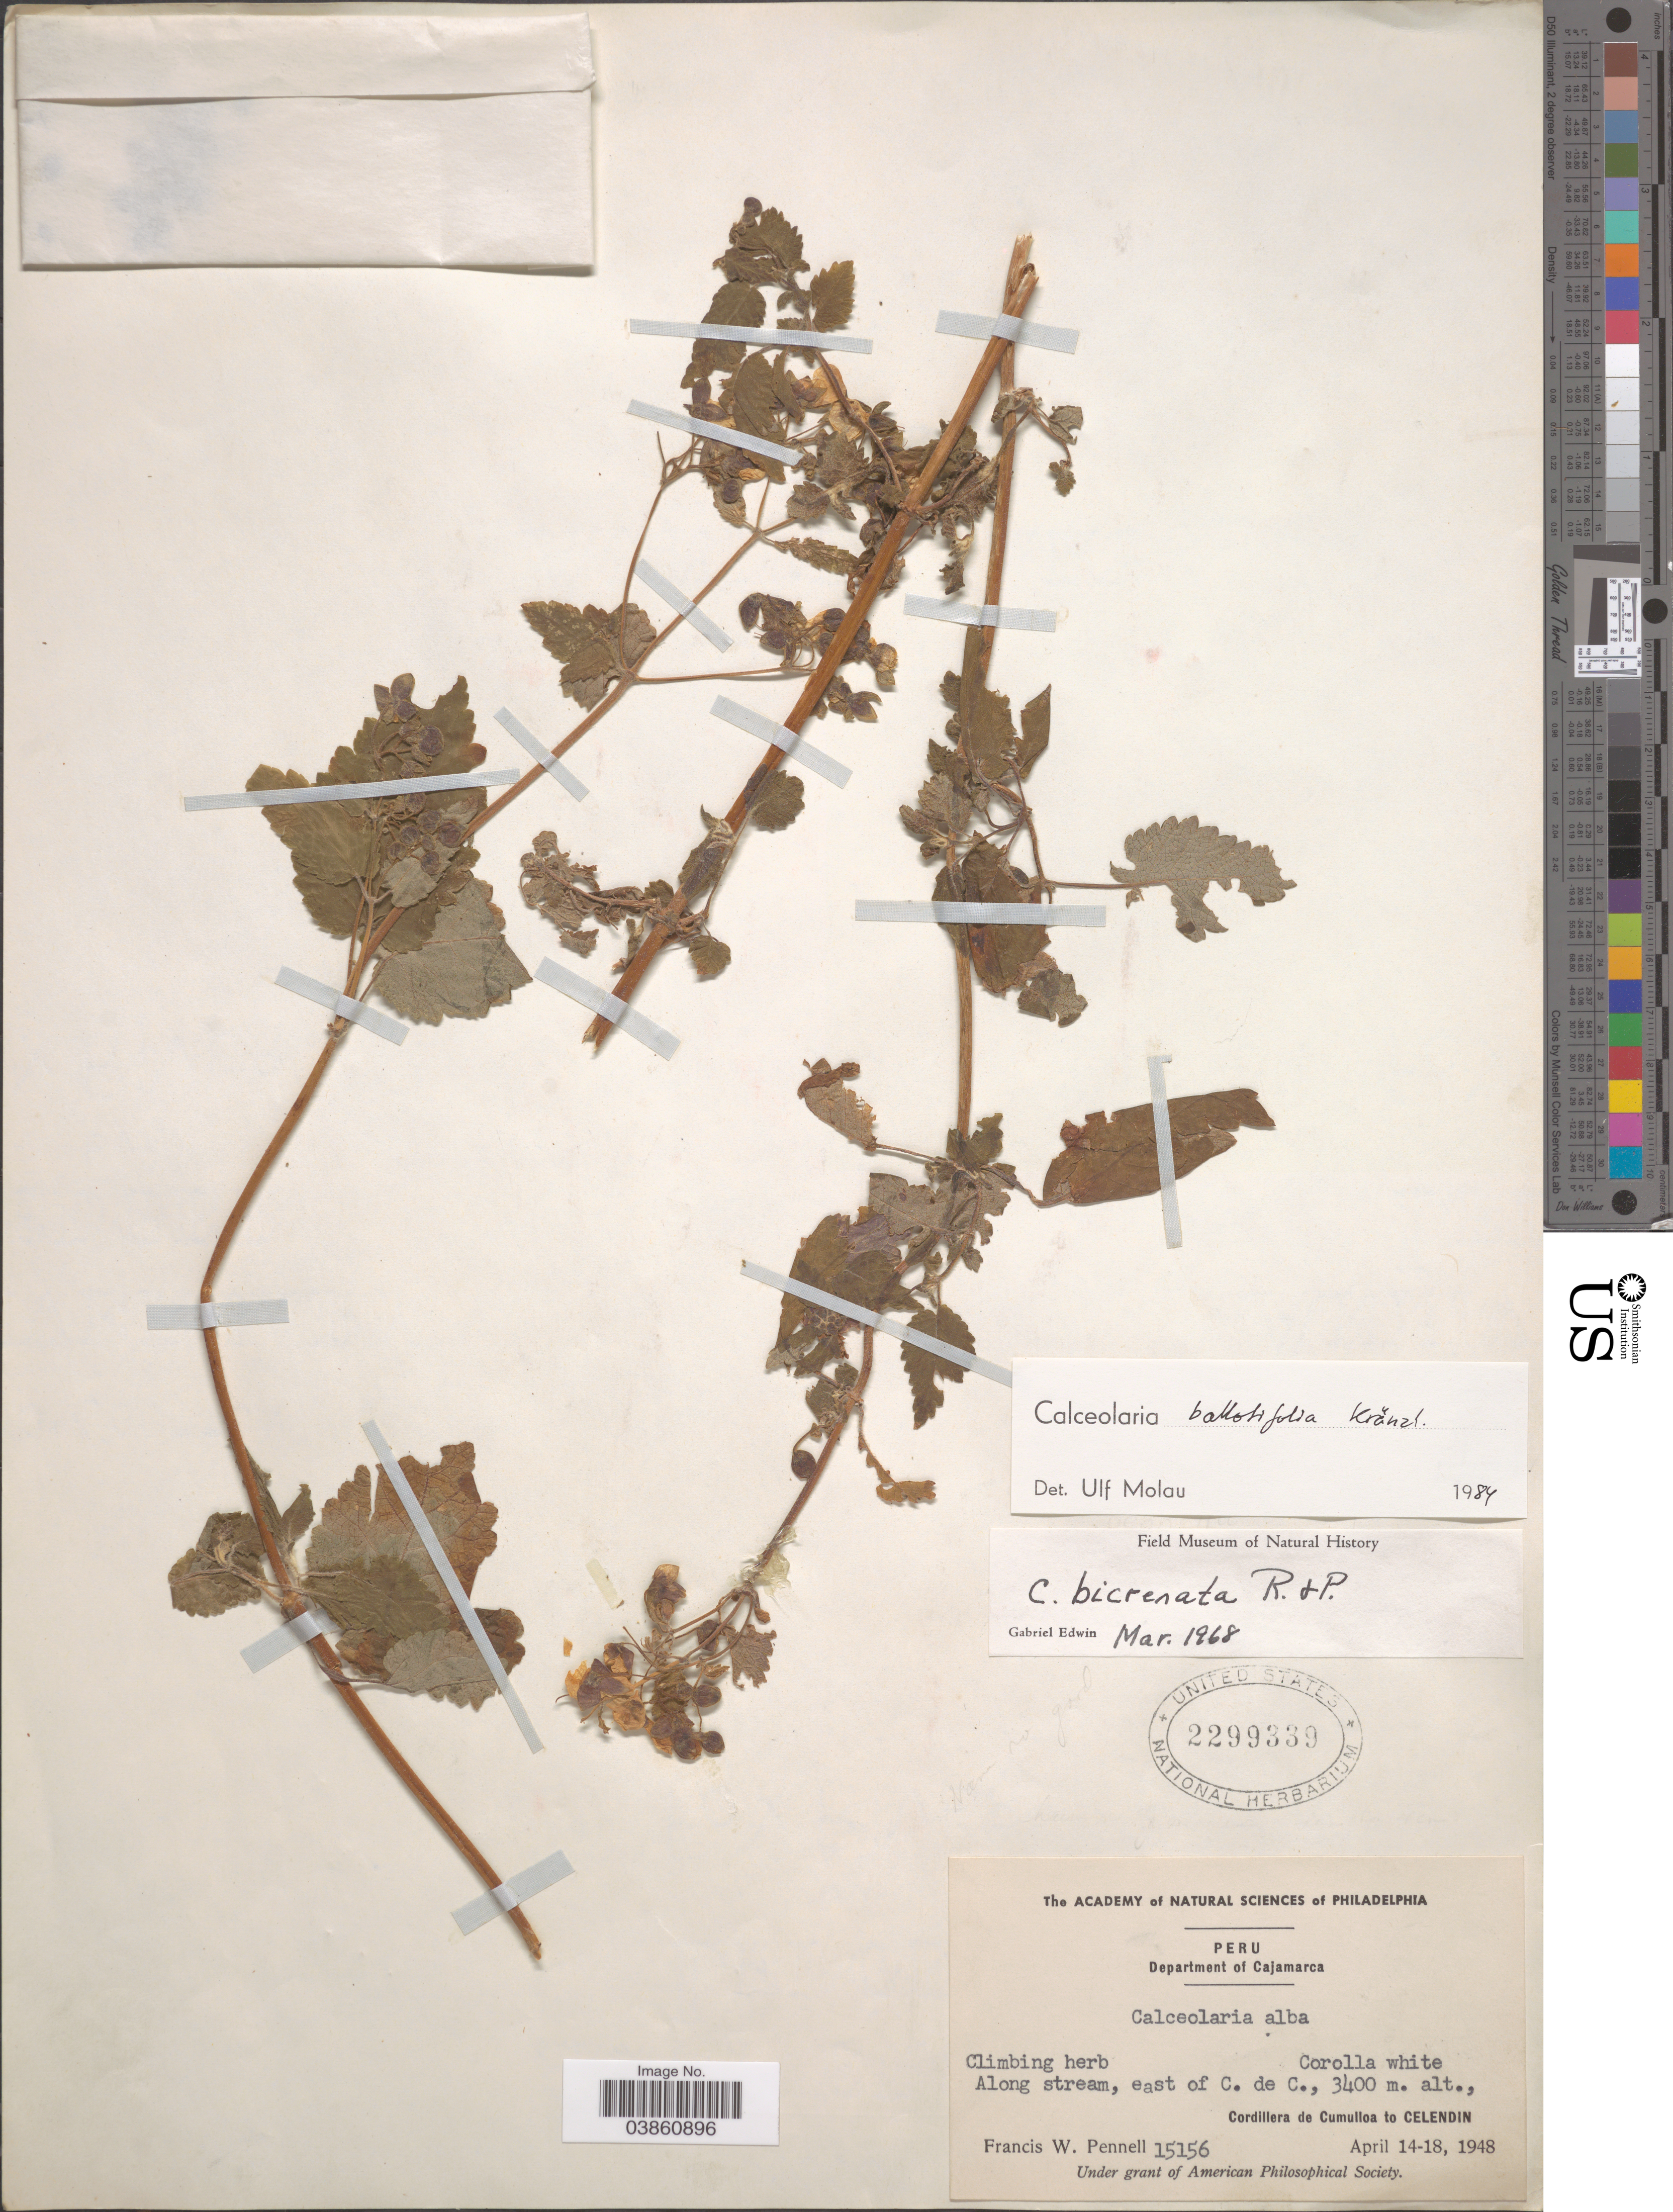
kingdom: Plantae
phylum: Tracheophyta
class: Magnoliopsida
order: Lamiales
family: Calceolariaceae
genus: Calceolaria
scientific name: Calceolaria ballotifolia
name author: Kranzl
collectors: F. W. Pennell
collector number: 15156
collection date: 1948-04-14/1948-04-18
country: Peru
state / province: Cajamarca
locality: Department of Cajamarca. East of C. de C., Cordillera de Cumulloa to Celendin.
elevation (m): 3400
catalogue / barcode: US 2299339